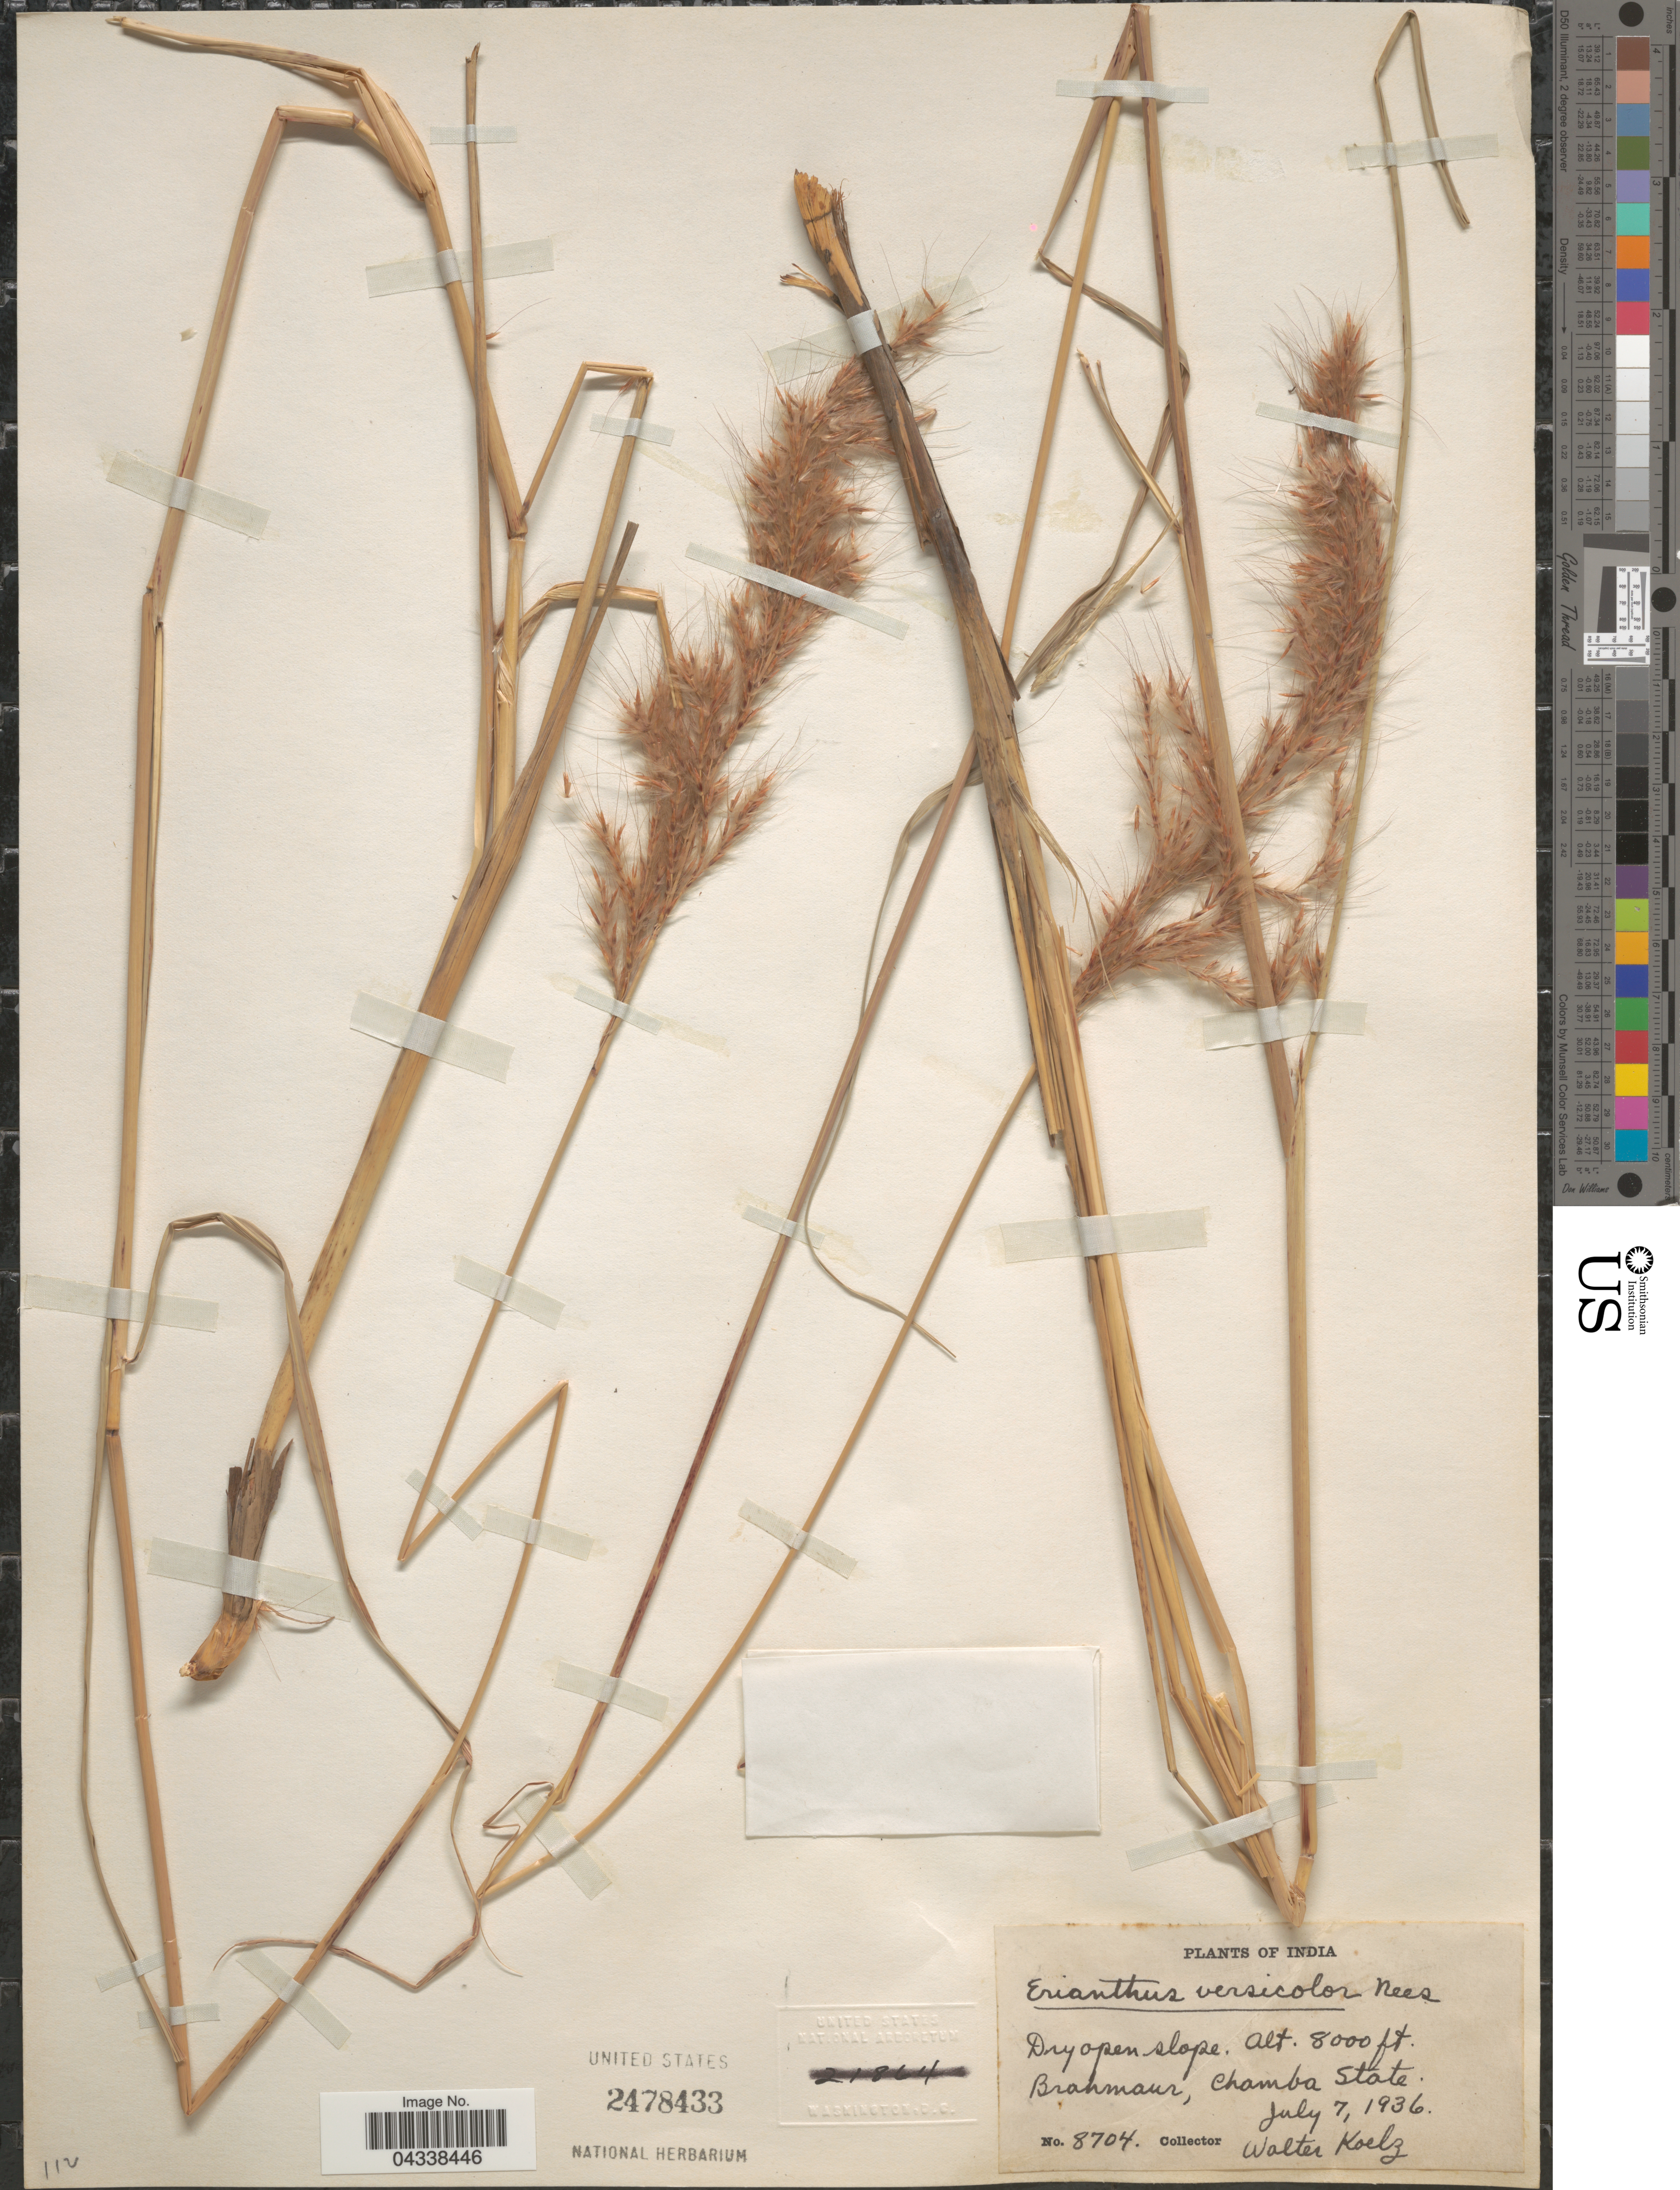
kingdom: Plantae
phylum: Tracheophyta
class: Liliopsida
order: Poales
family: Poaceae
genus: Saccharum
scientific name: Saccharum rufipilum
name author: Steud.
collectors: W. N. Koelz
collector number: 8704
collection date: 1936-07-07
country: India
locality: Brahmaur, Chamba State.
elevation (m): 2438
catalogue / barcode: US 2478433